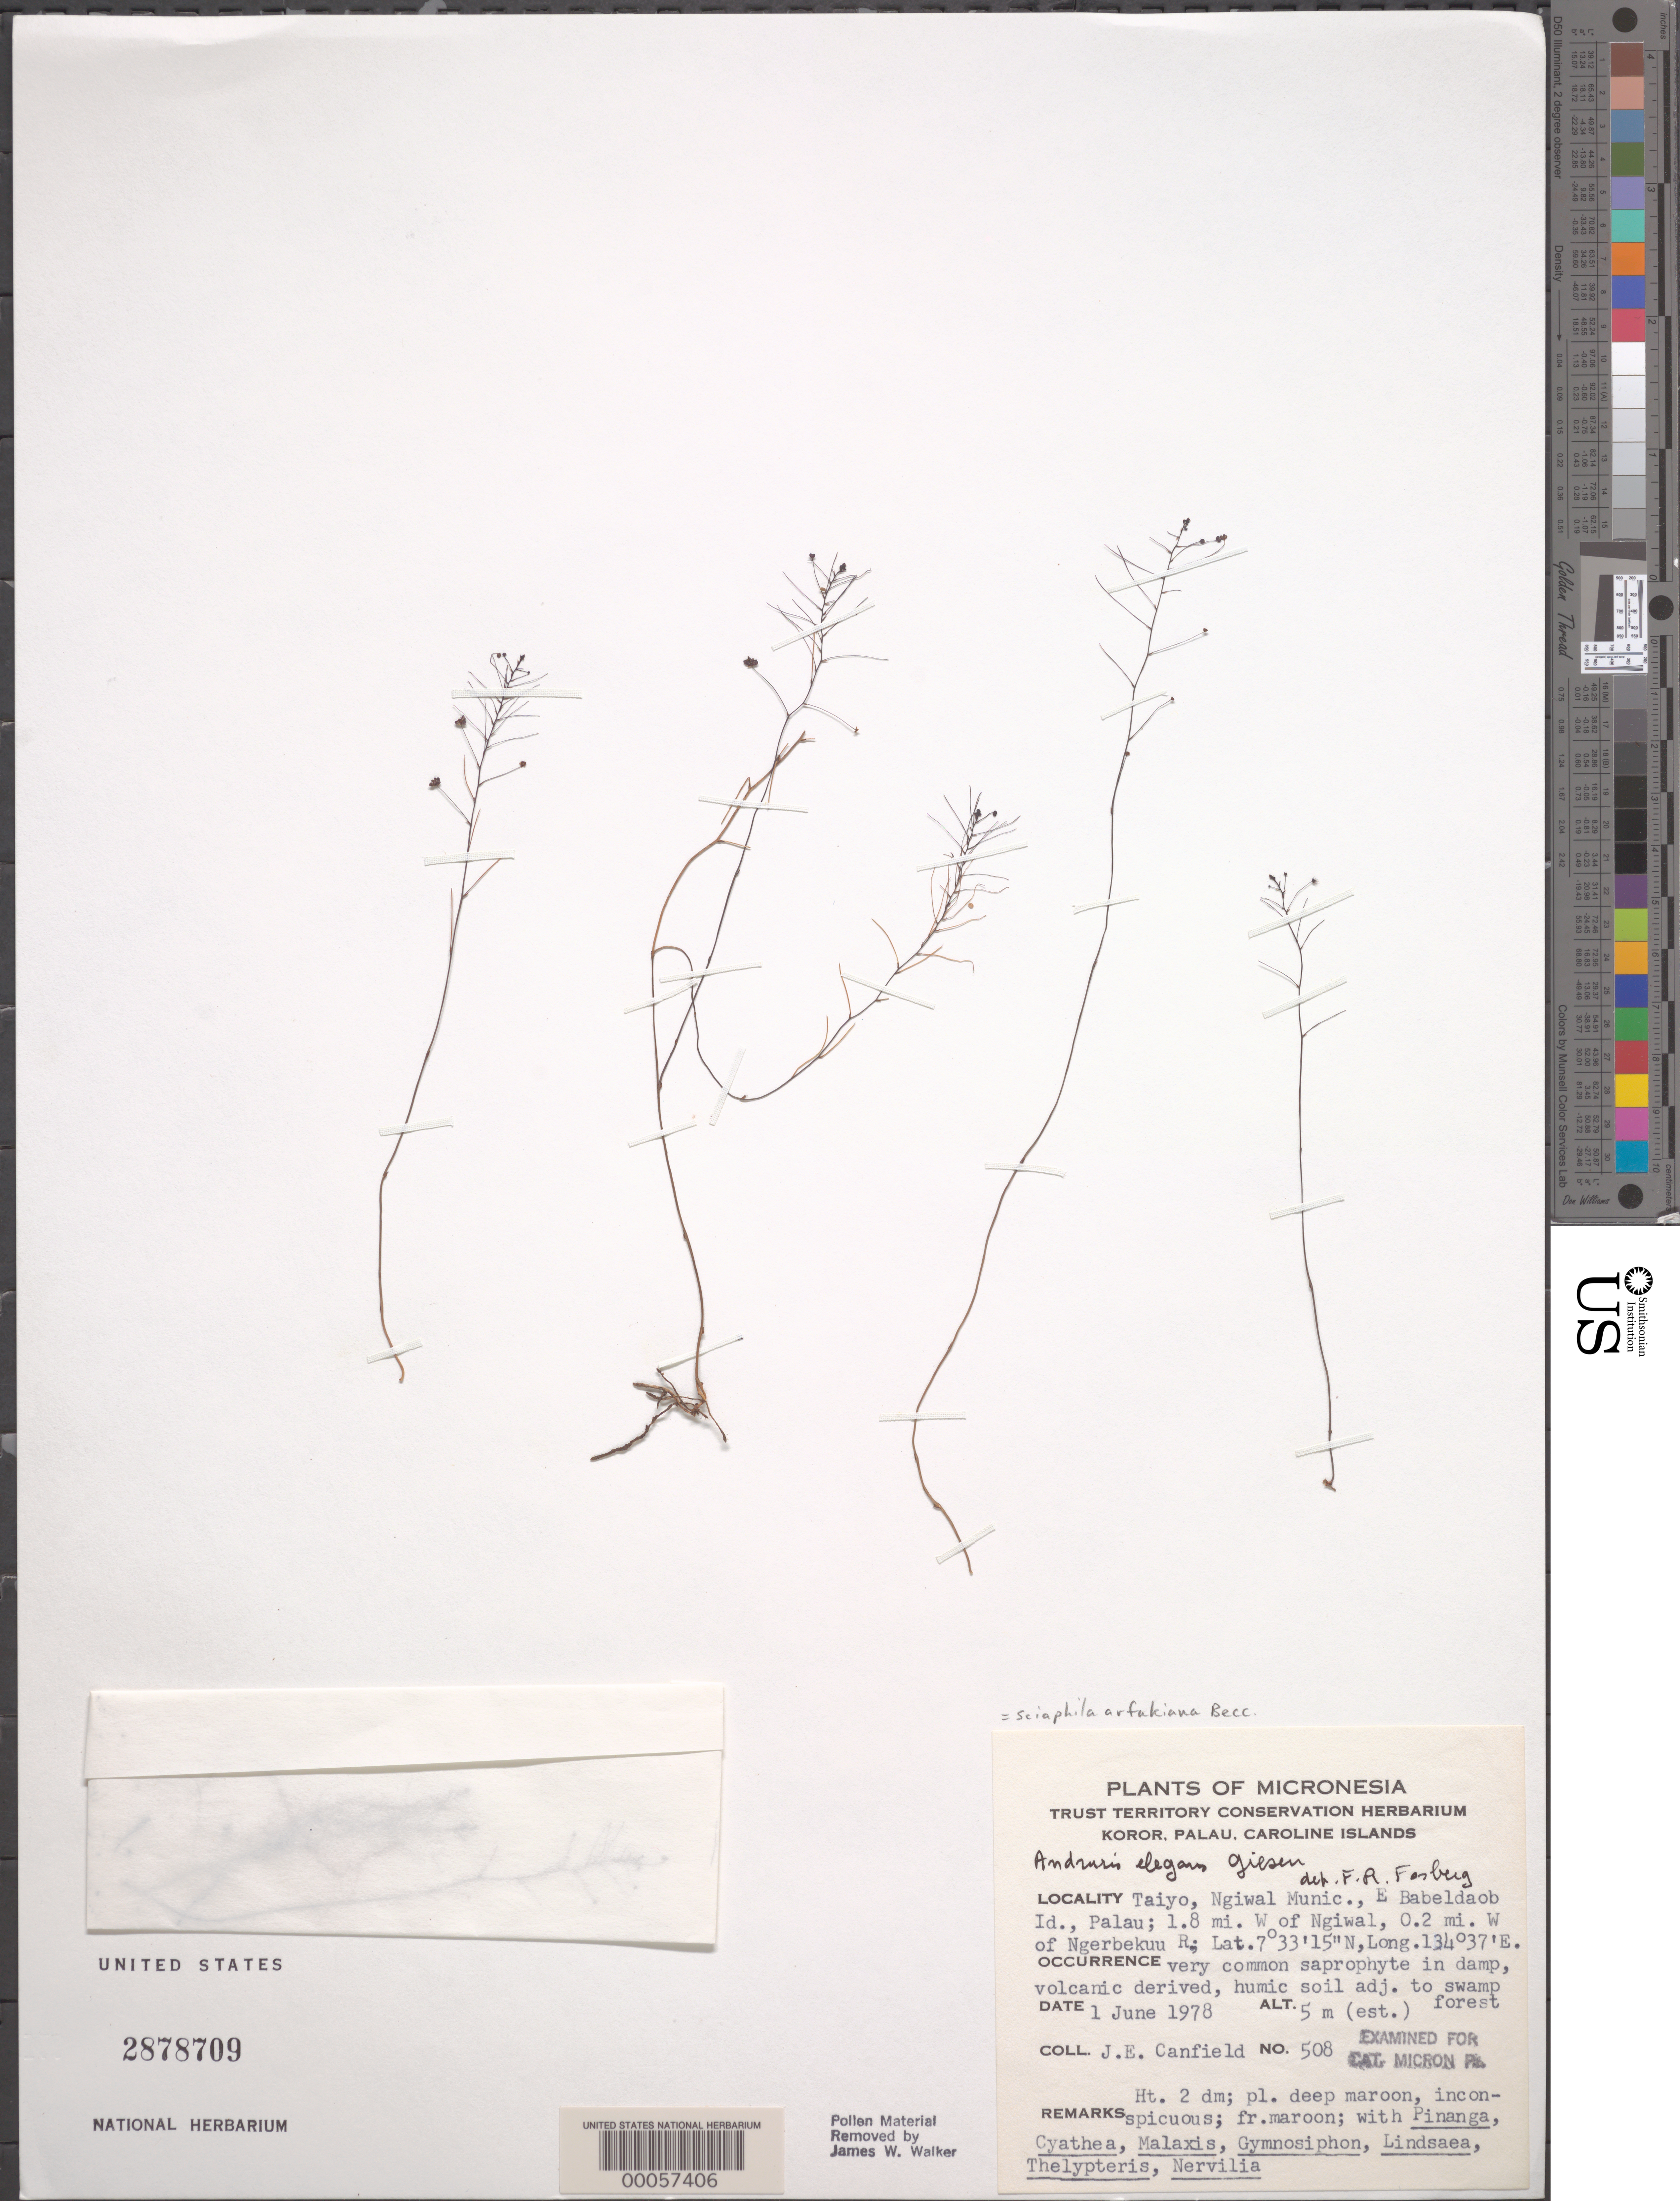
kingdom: Plantae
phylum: Tracheophyta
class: Liliopsida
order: Pandanales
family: Triuridaceae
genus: Sciaphila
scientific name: Sciaphila arfakiana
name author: Becc.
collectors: J. E. Canfield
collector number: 508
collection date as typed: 01 Jun 1978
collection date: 1978-06-01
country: Palau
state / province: Ngiwal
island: Babeldaob [Babelthuap]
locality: Ngiwal mun., 1.8 miles west of ngerbekuu, (taiyo is.)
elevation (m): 5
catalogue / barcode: US 2878709